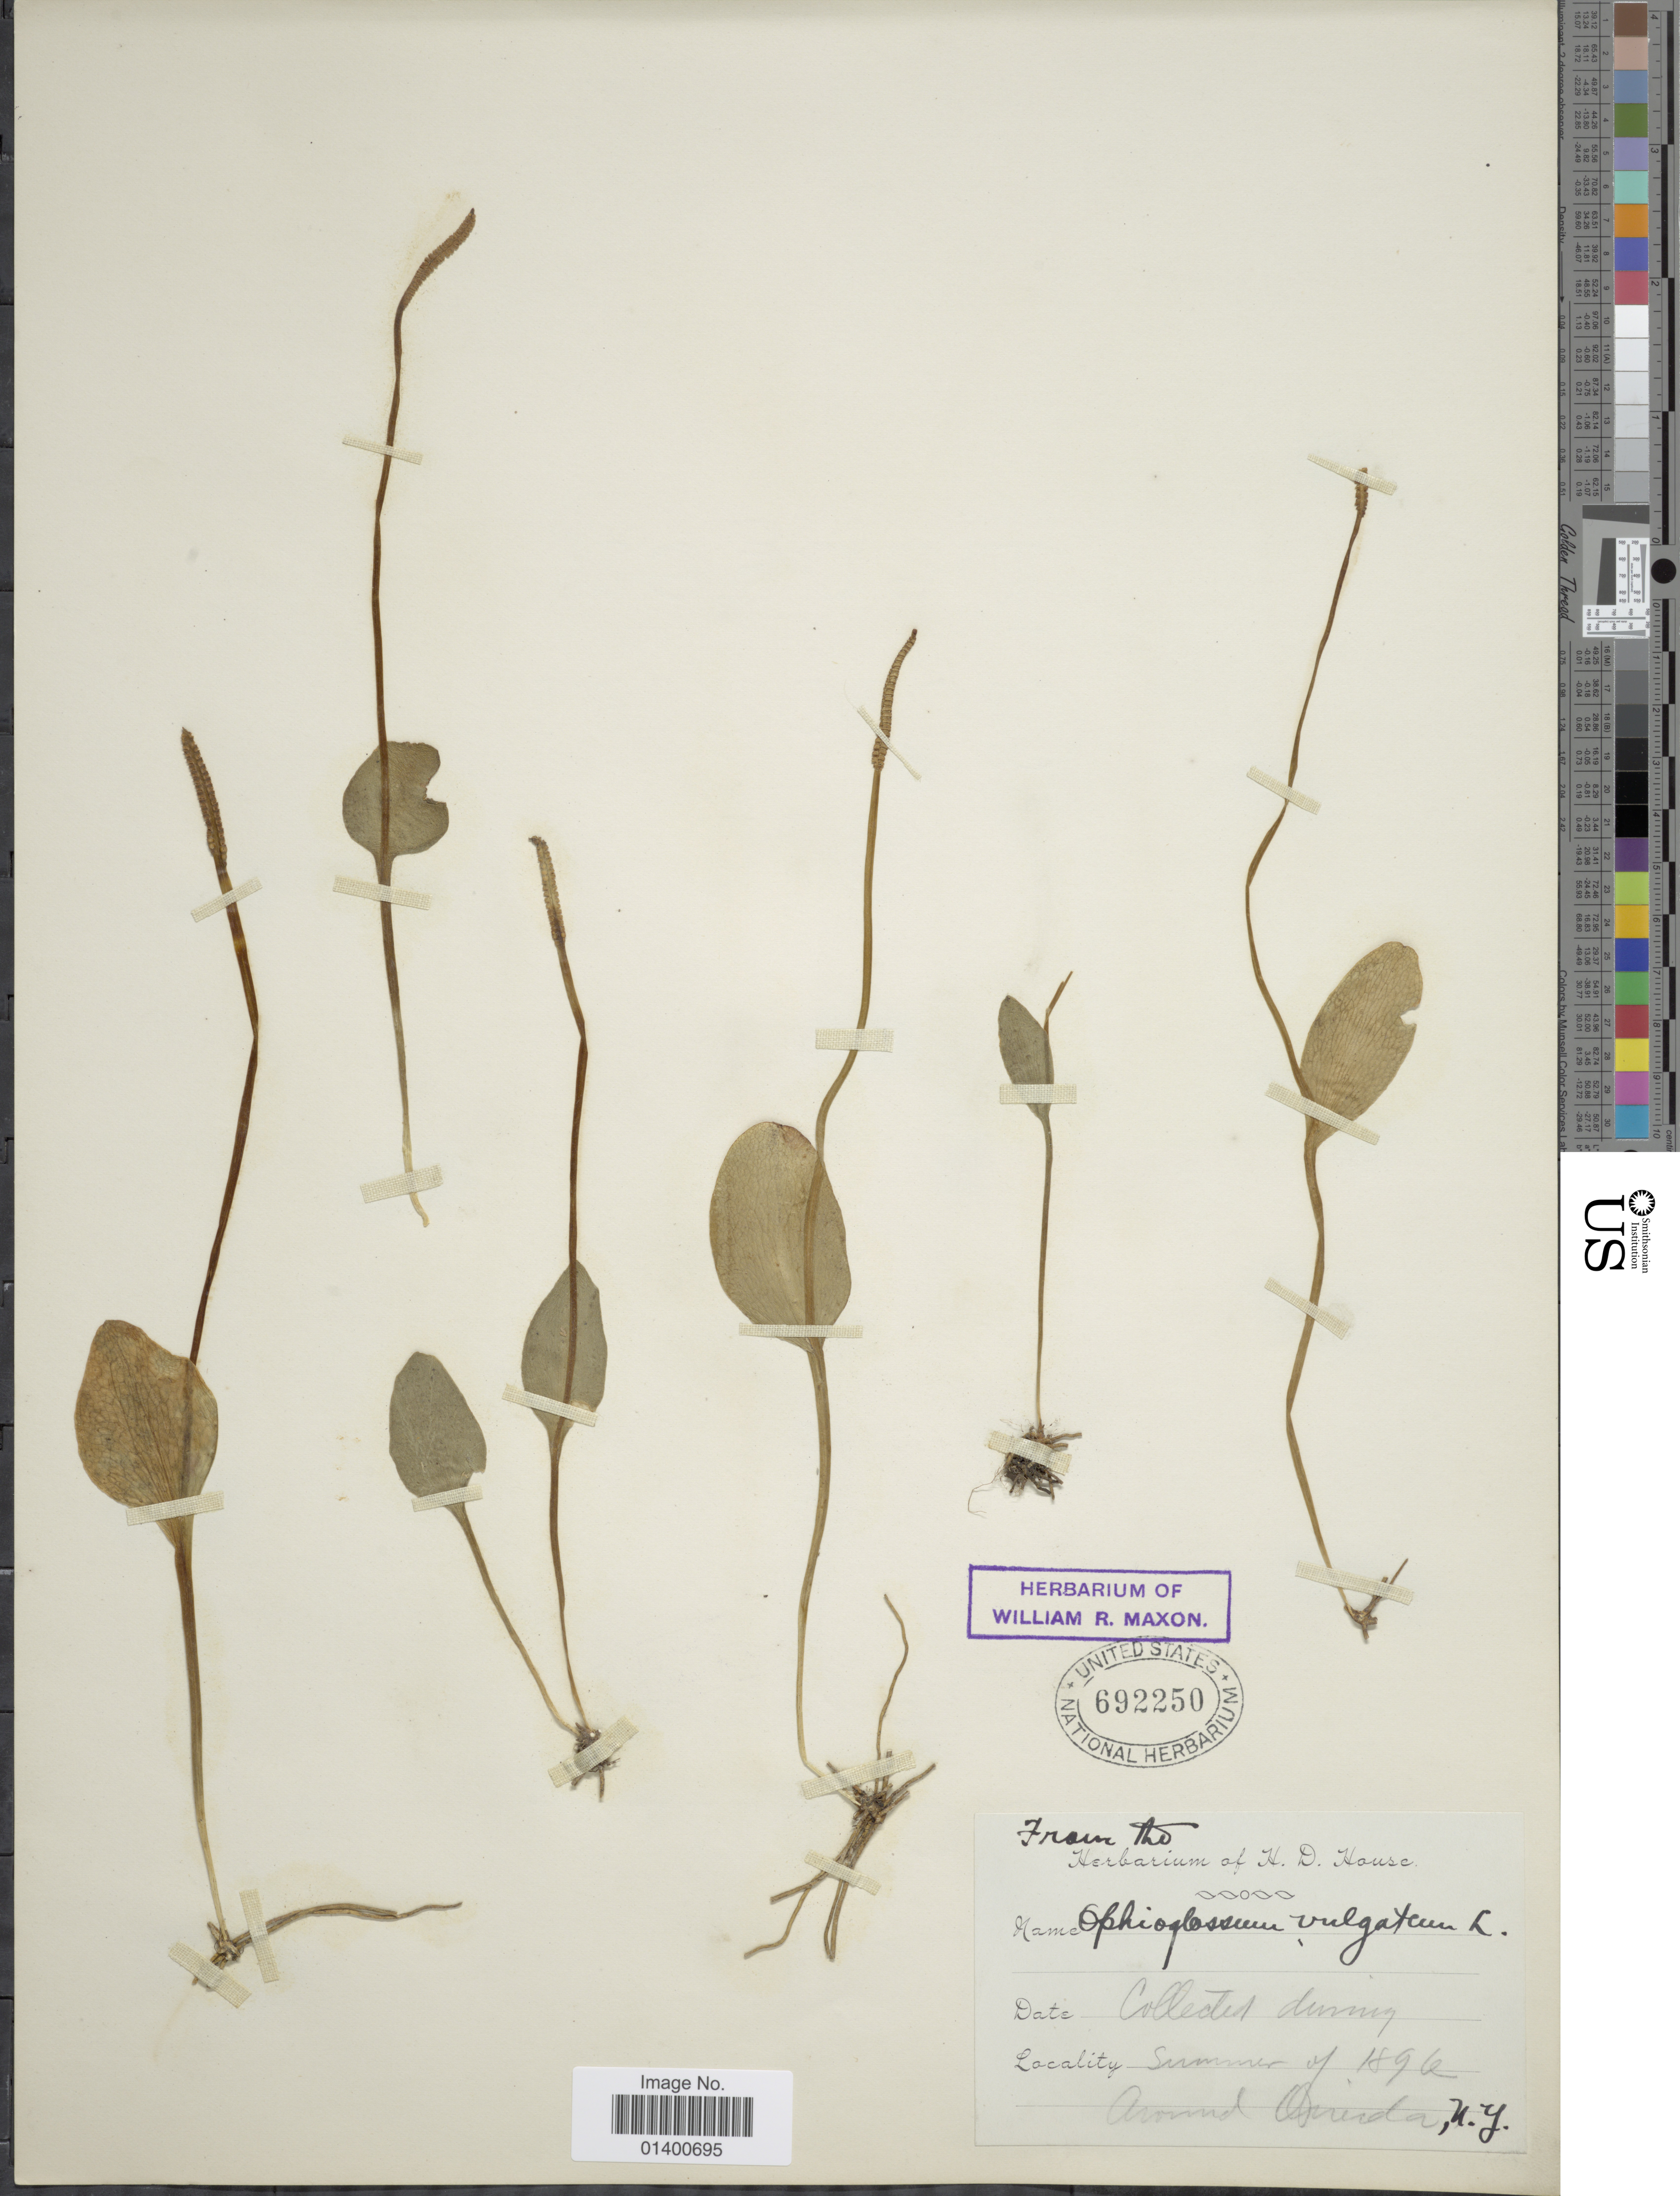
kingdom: Plantae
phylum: Tracheophyta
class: Polypodiopsida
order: Ophioglossales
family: Ophioglossaceae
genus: Ophioglossum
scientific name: Ophioglossum vulgatum var. pseudopodum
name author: (S.F. Blake) Farw.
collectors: ex herb. H. D. House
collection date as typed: summer of 1896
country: United States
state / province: New York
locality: Around Oneida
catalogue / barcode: US 692250